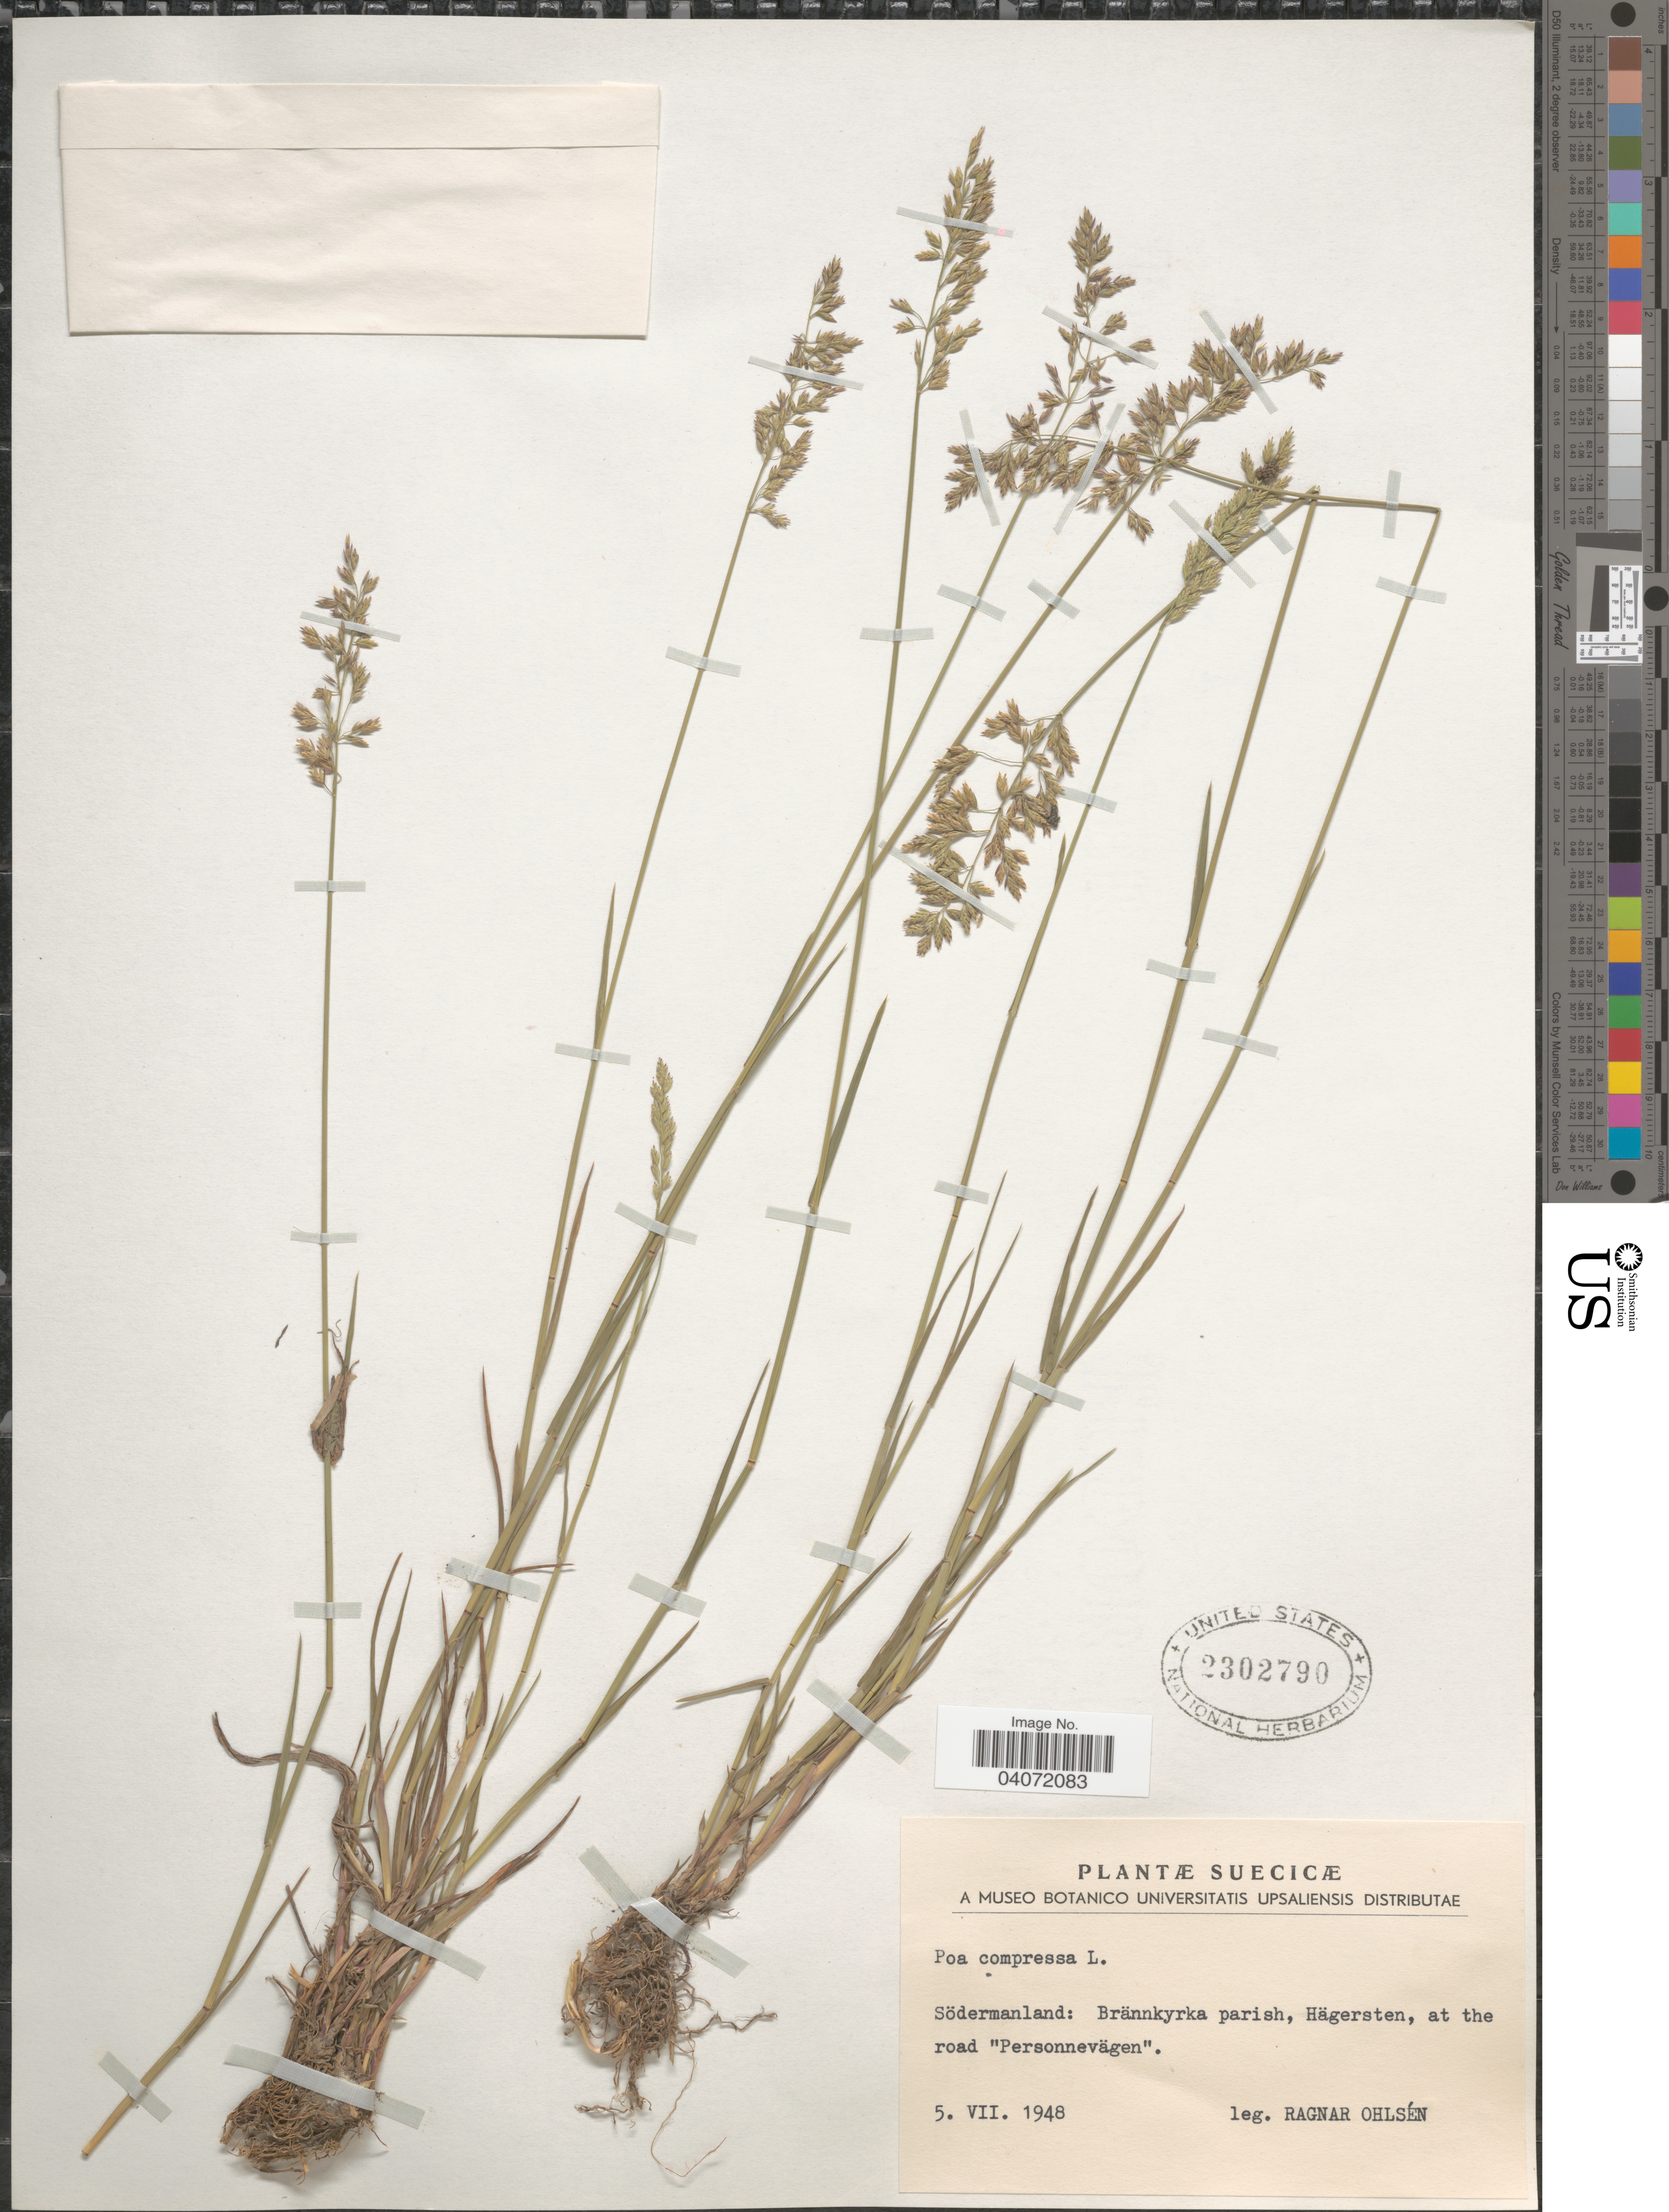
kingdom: Plantae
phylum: Tracheophyta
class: Liliopsida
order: Poales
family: Poaceae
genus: Poa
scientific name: Poa compressa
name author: L.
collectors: R. Ohlsén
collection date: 1948-07-05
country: Sweden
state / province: Sodermanland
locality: Suecicæ. Södermanland: Brännkyrka parish, Hägersten, at the road " Personnevägen".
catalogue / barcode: US 2302790